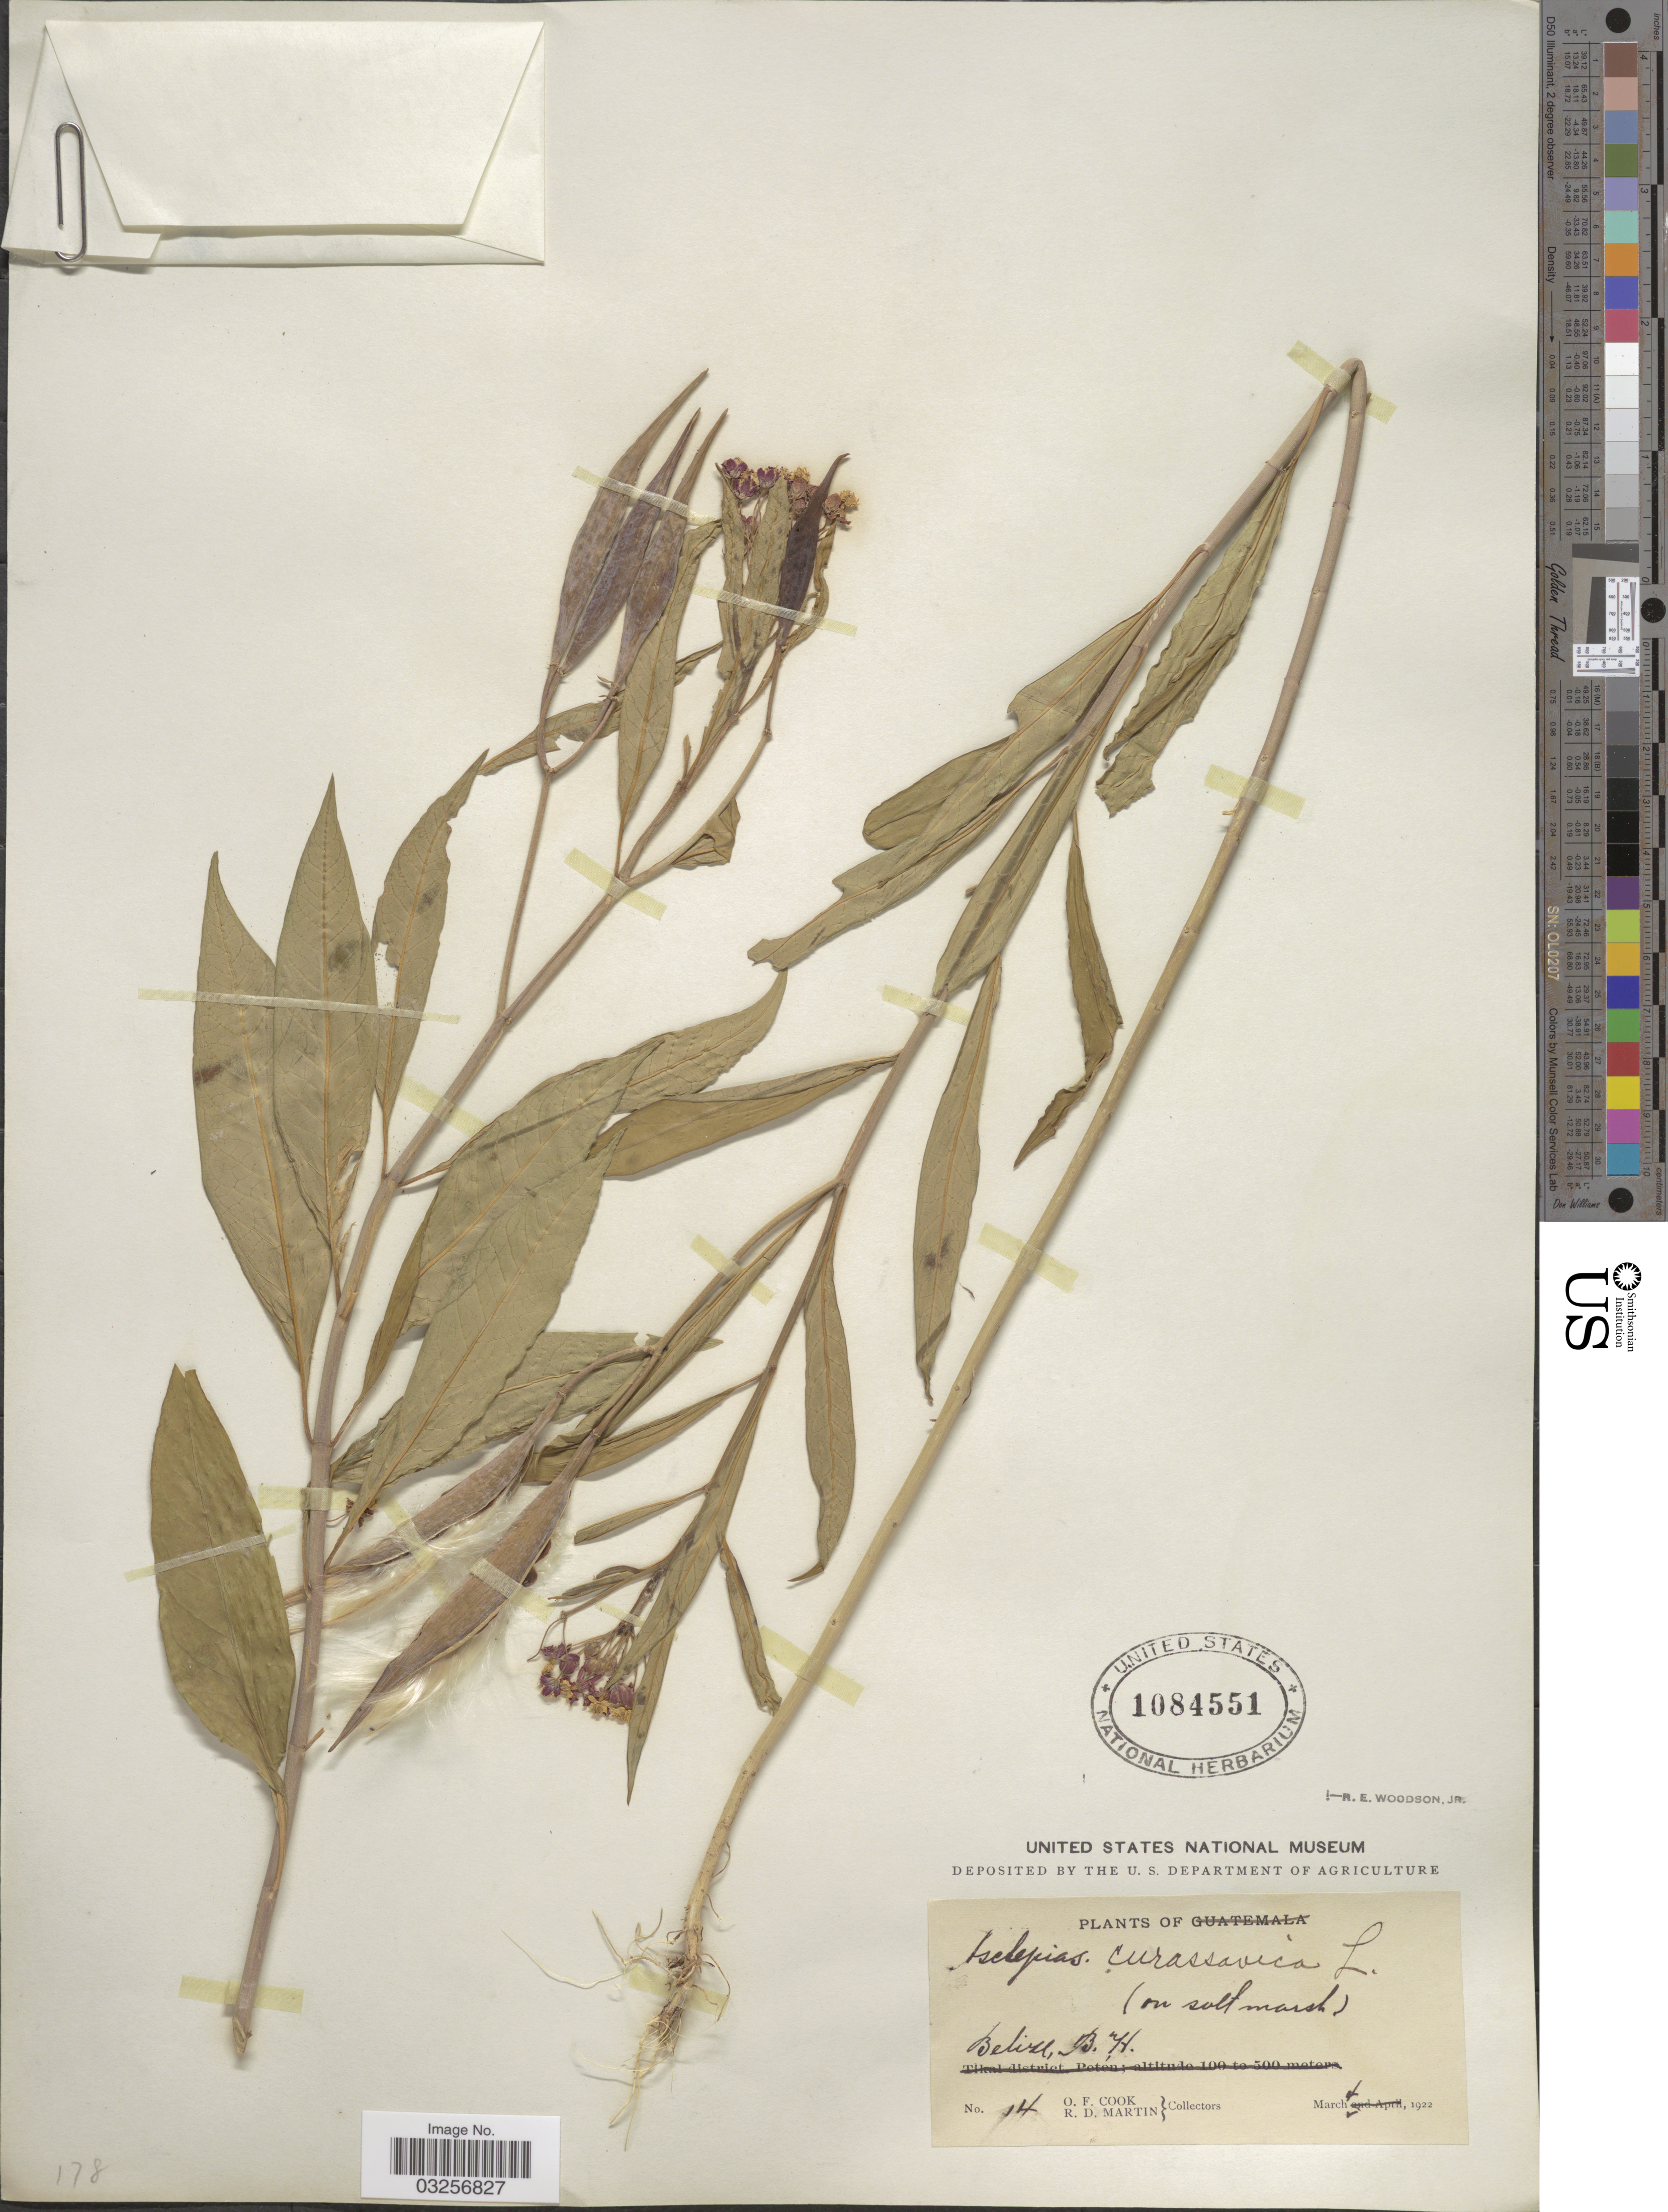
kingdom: Plantae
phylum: Tracheophyta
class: Magnoliopsida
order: Gentianales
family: Apocynaceae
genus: Asclepias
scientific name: Asclepias curassavica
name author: L.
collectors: O. F. Cook & R. D. Martin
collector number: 14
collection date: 1922-03-04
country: Belize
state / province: Belize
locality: Belize, B.H.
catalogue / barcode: US 1084551